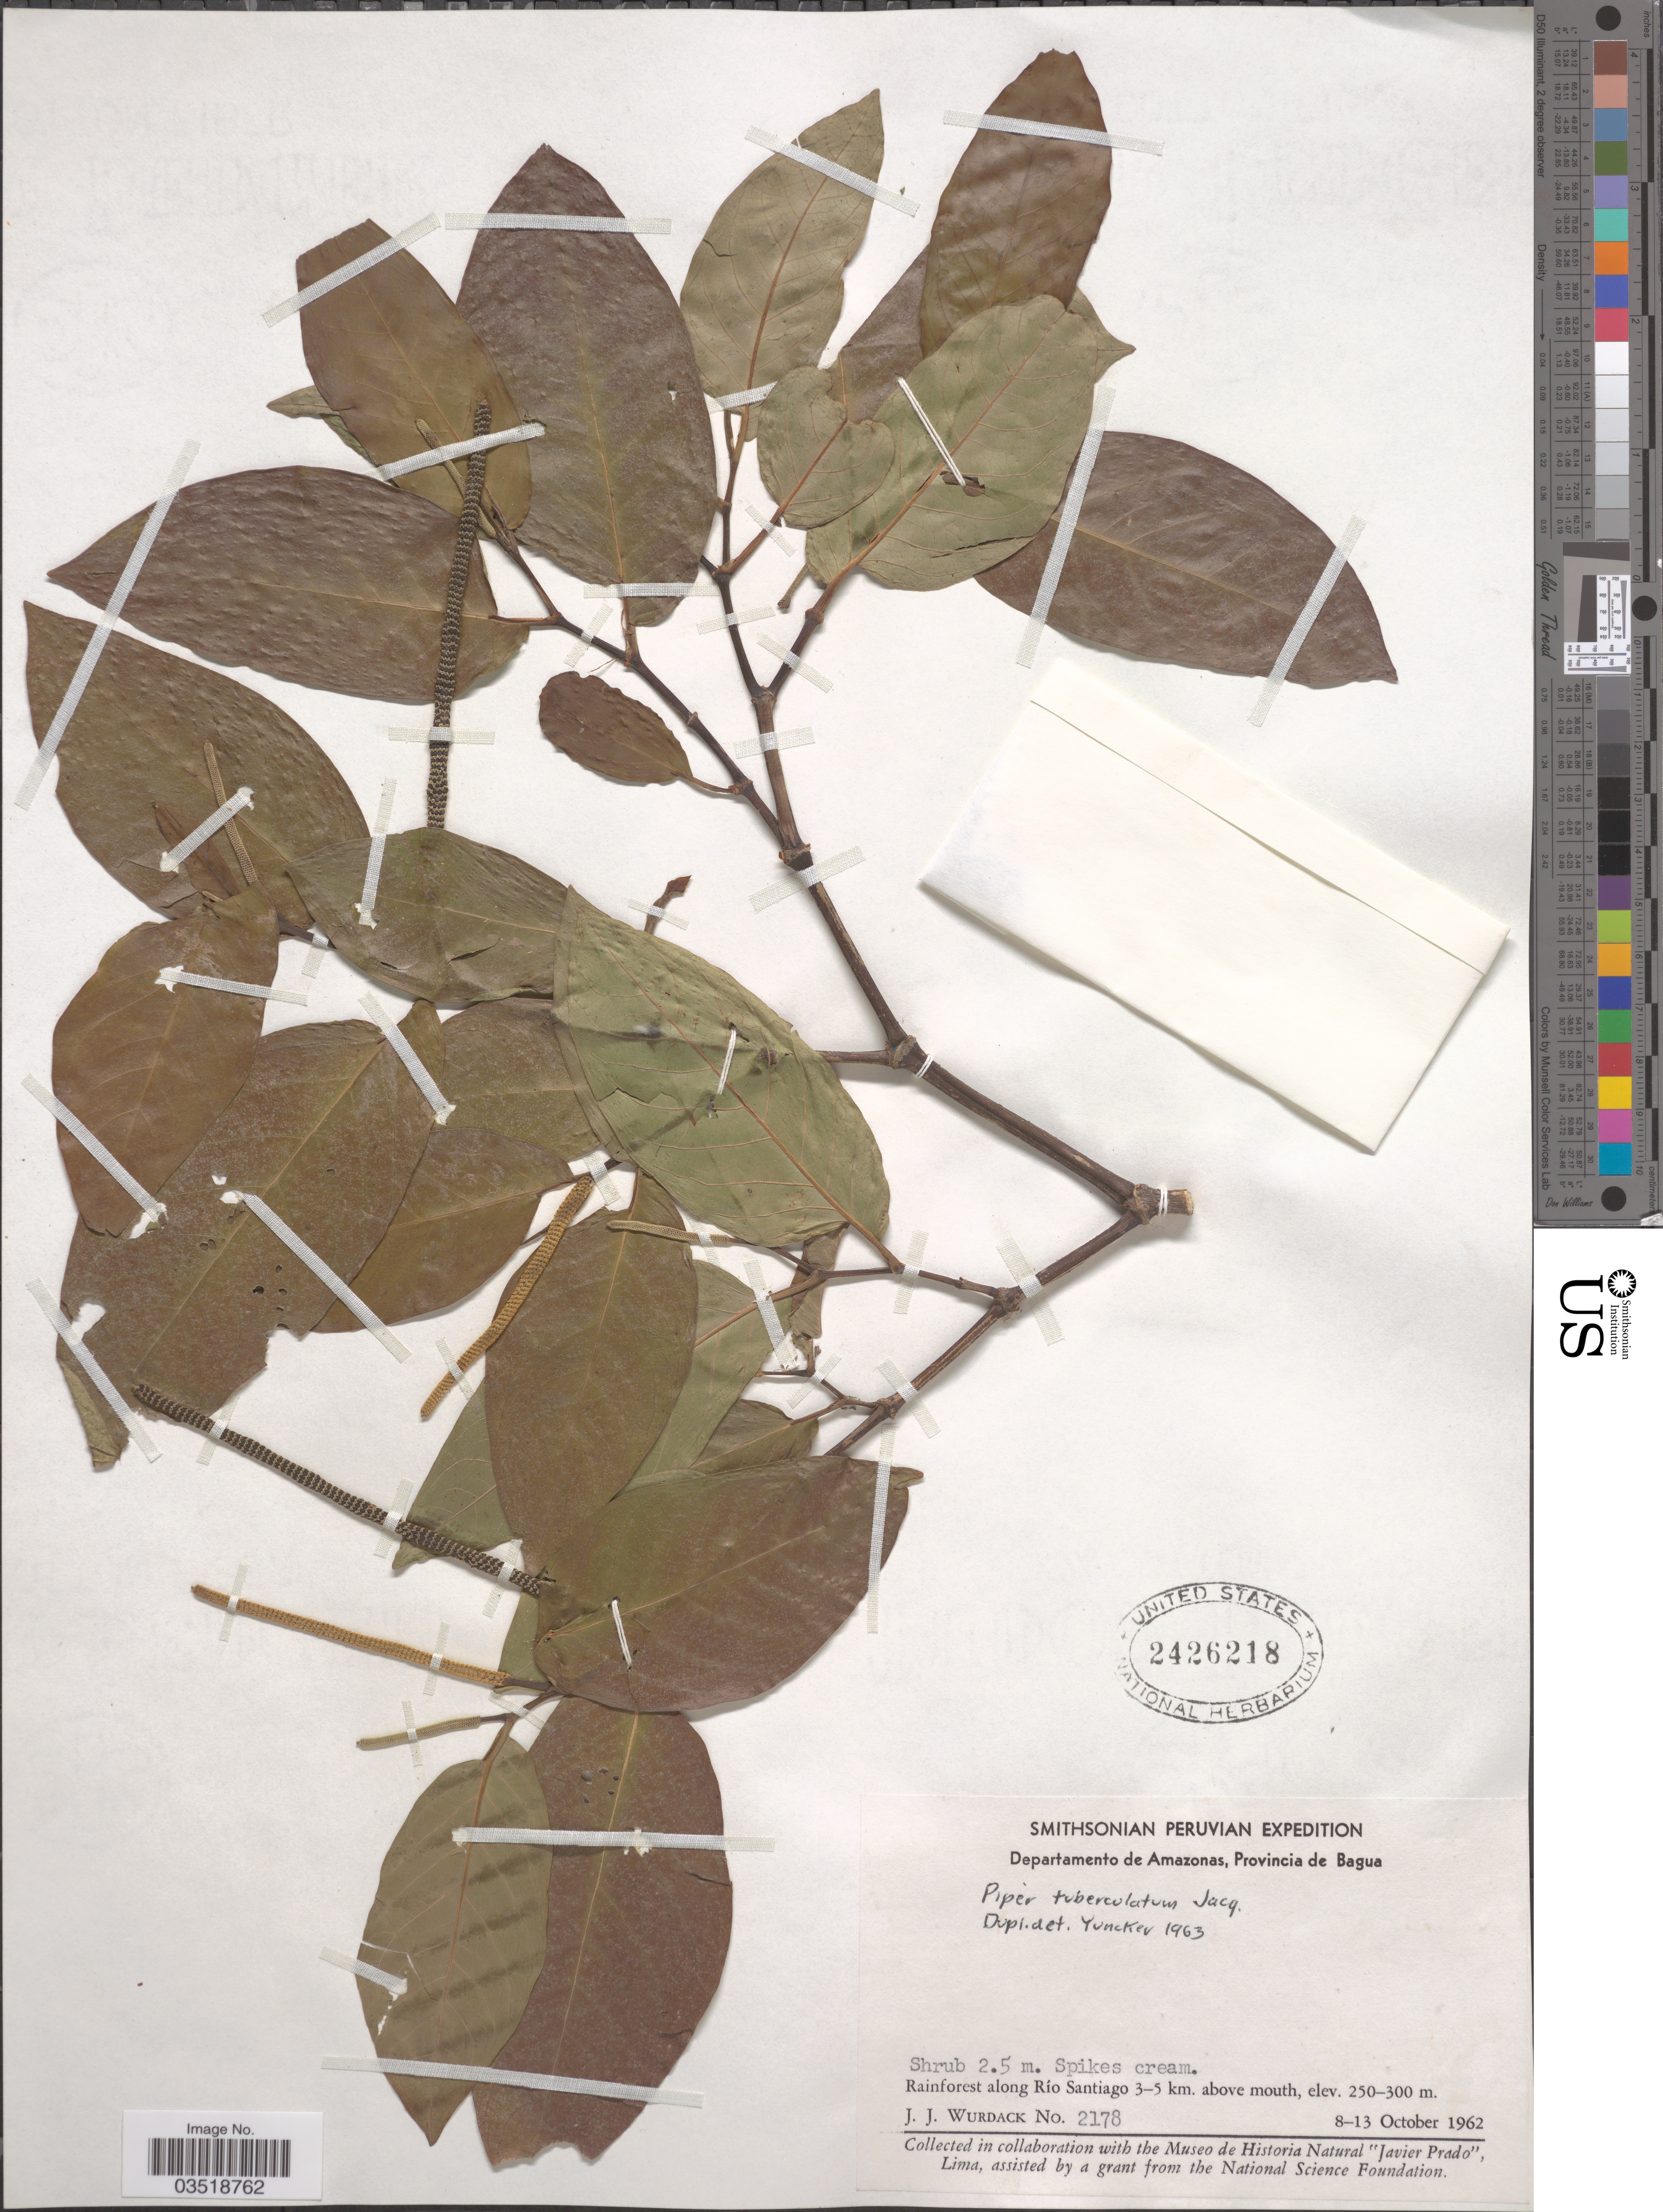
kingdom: Plantae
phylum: Tracheophyta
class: Magnoliopsida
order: Piperales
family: Piperaceae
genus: Piper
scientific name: Piper tuberculatum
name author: Jacq.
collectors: J. J. Wurdack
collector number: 2178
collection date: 1962-10-08/1962-10-13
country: Peru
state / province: Amazonas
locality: Departamento de Amazonas, Provincia de Bagua. Rainforest along Río Santiago 3-5 km. above mouth.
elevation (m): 250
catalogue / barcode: US 2426218